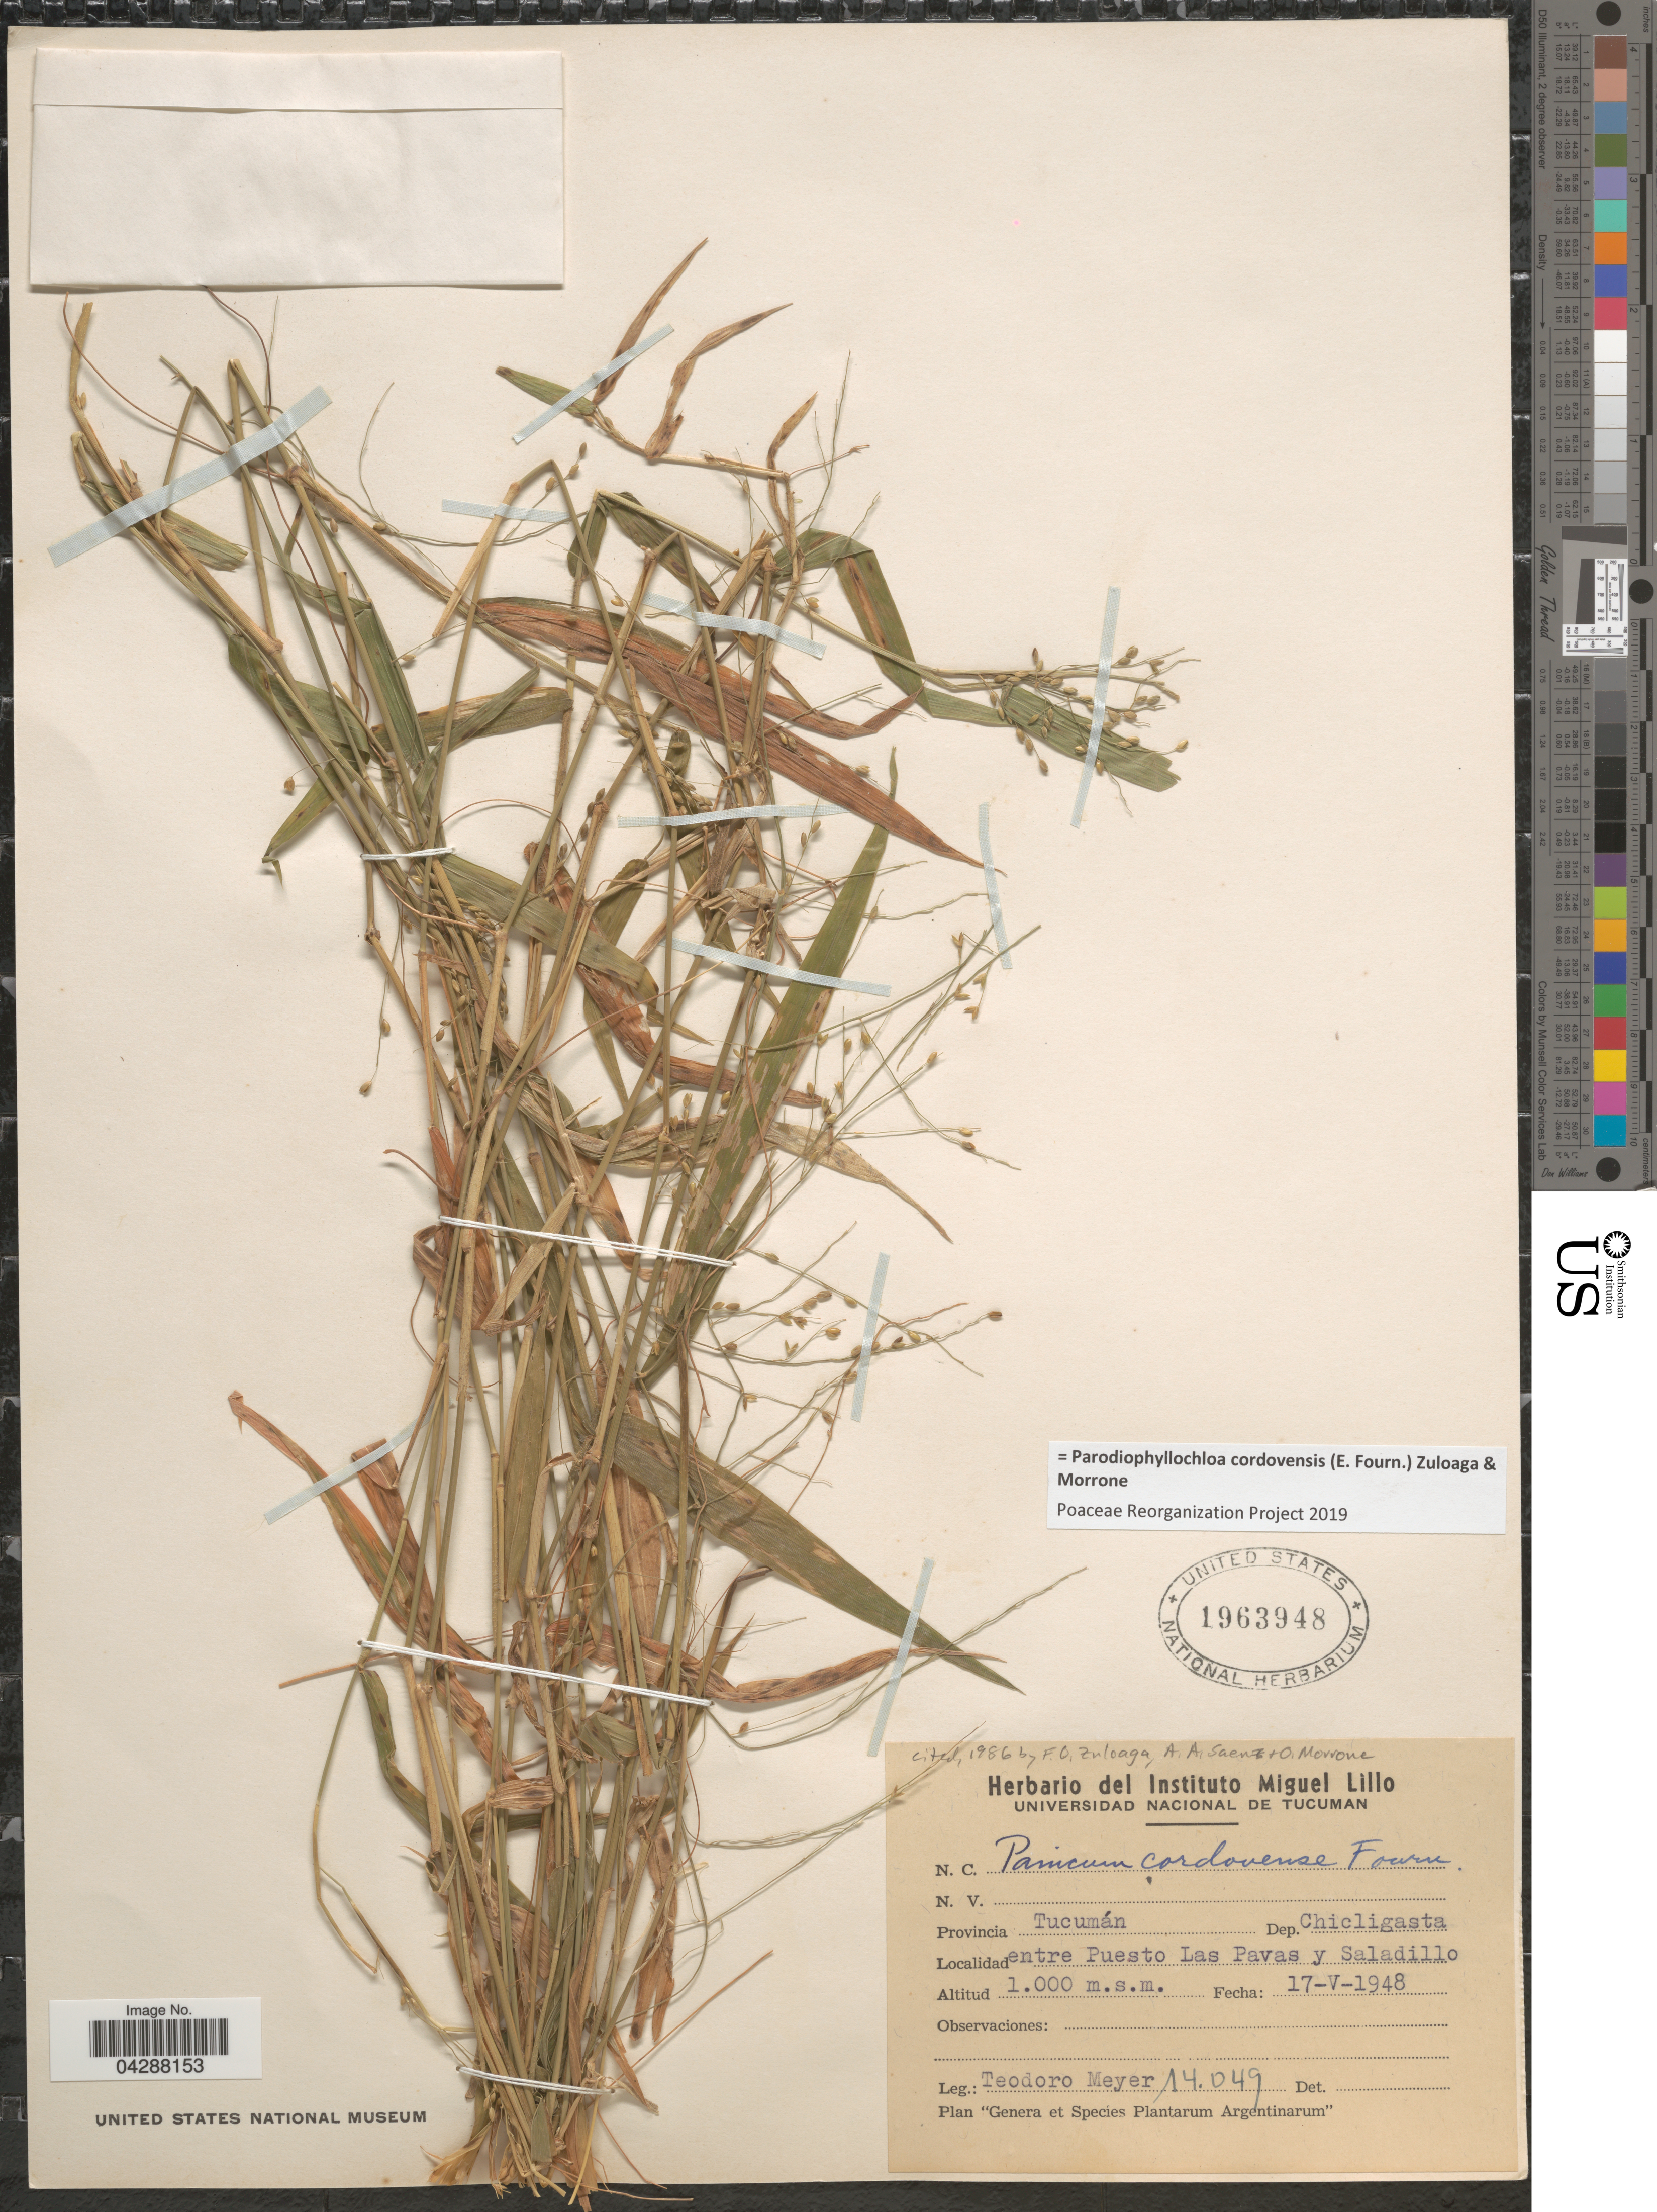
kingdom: Plantae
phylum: Tracheophyta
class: Liliopsida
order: Poales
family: Poaceae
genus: Parodiophyllochloa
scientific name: Parodiophyllochloa cordovensis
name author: (E. Fourn.) Zuloaga & Morrone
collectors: T. Meyer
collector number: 14049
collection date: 1948-05-17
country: Argentina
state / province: Tucuman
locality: Dep. Chicligasta. Entre Puesto Las Pavas y Saladillo.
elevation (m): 1000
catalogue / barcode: US 1963948